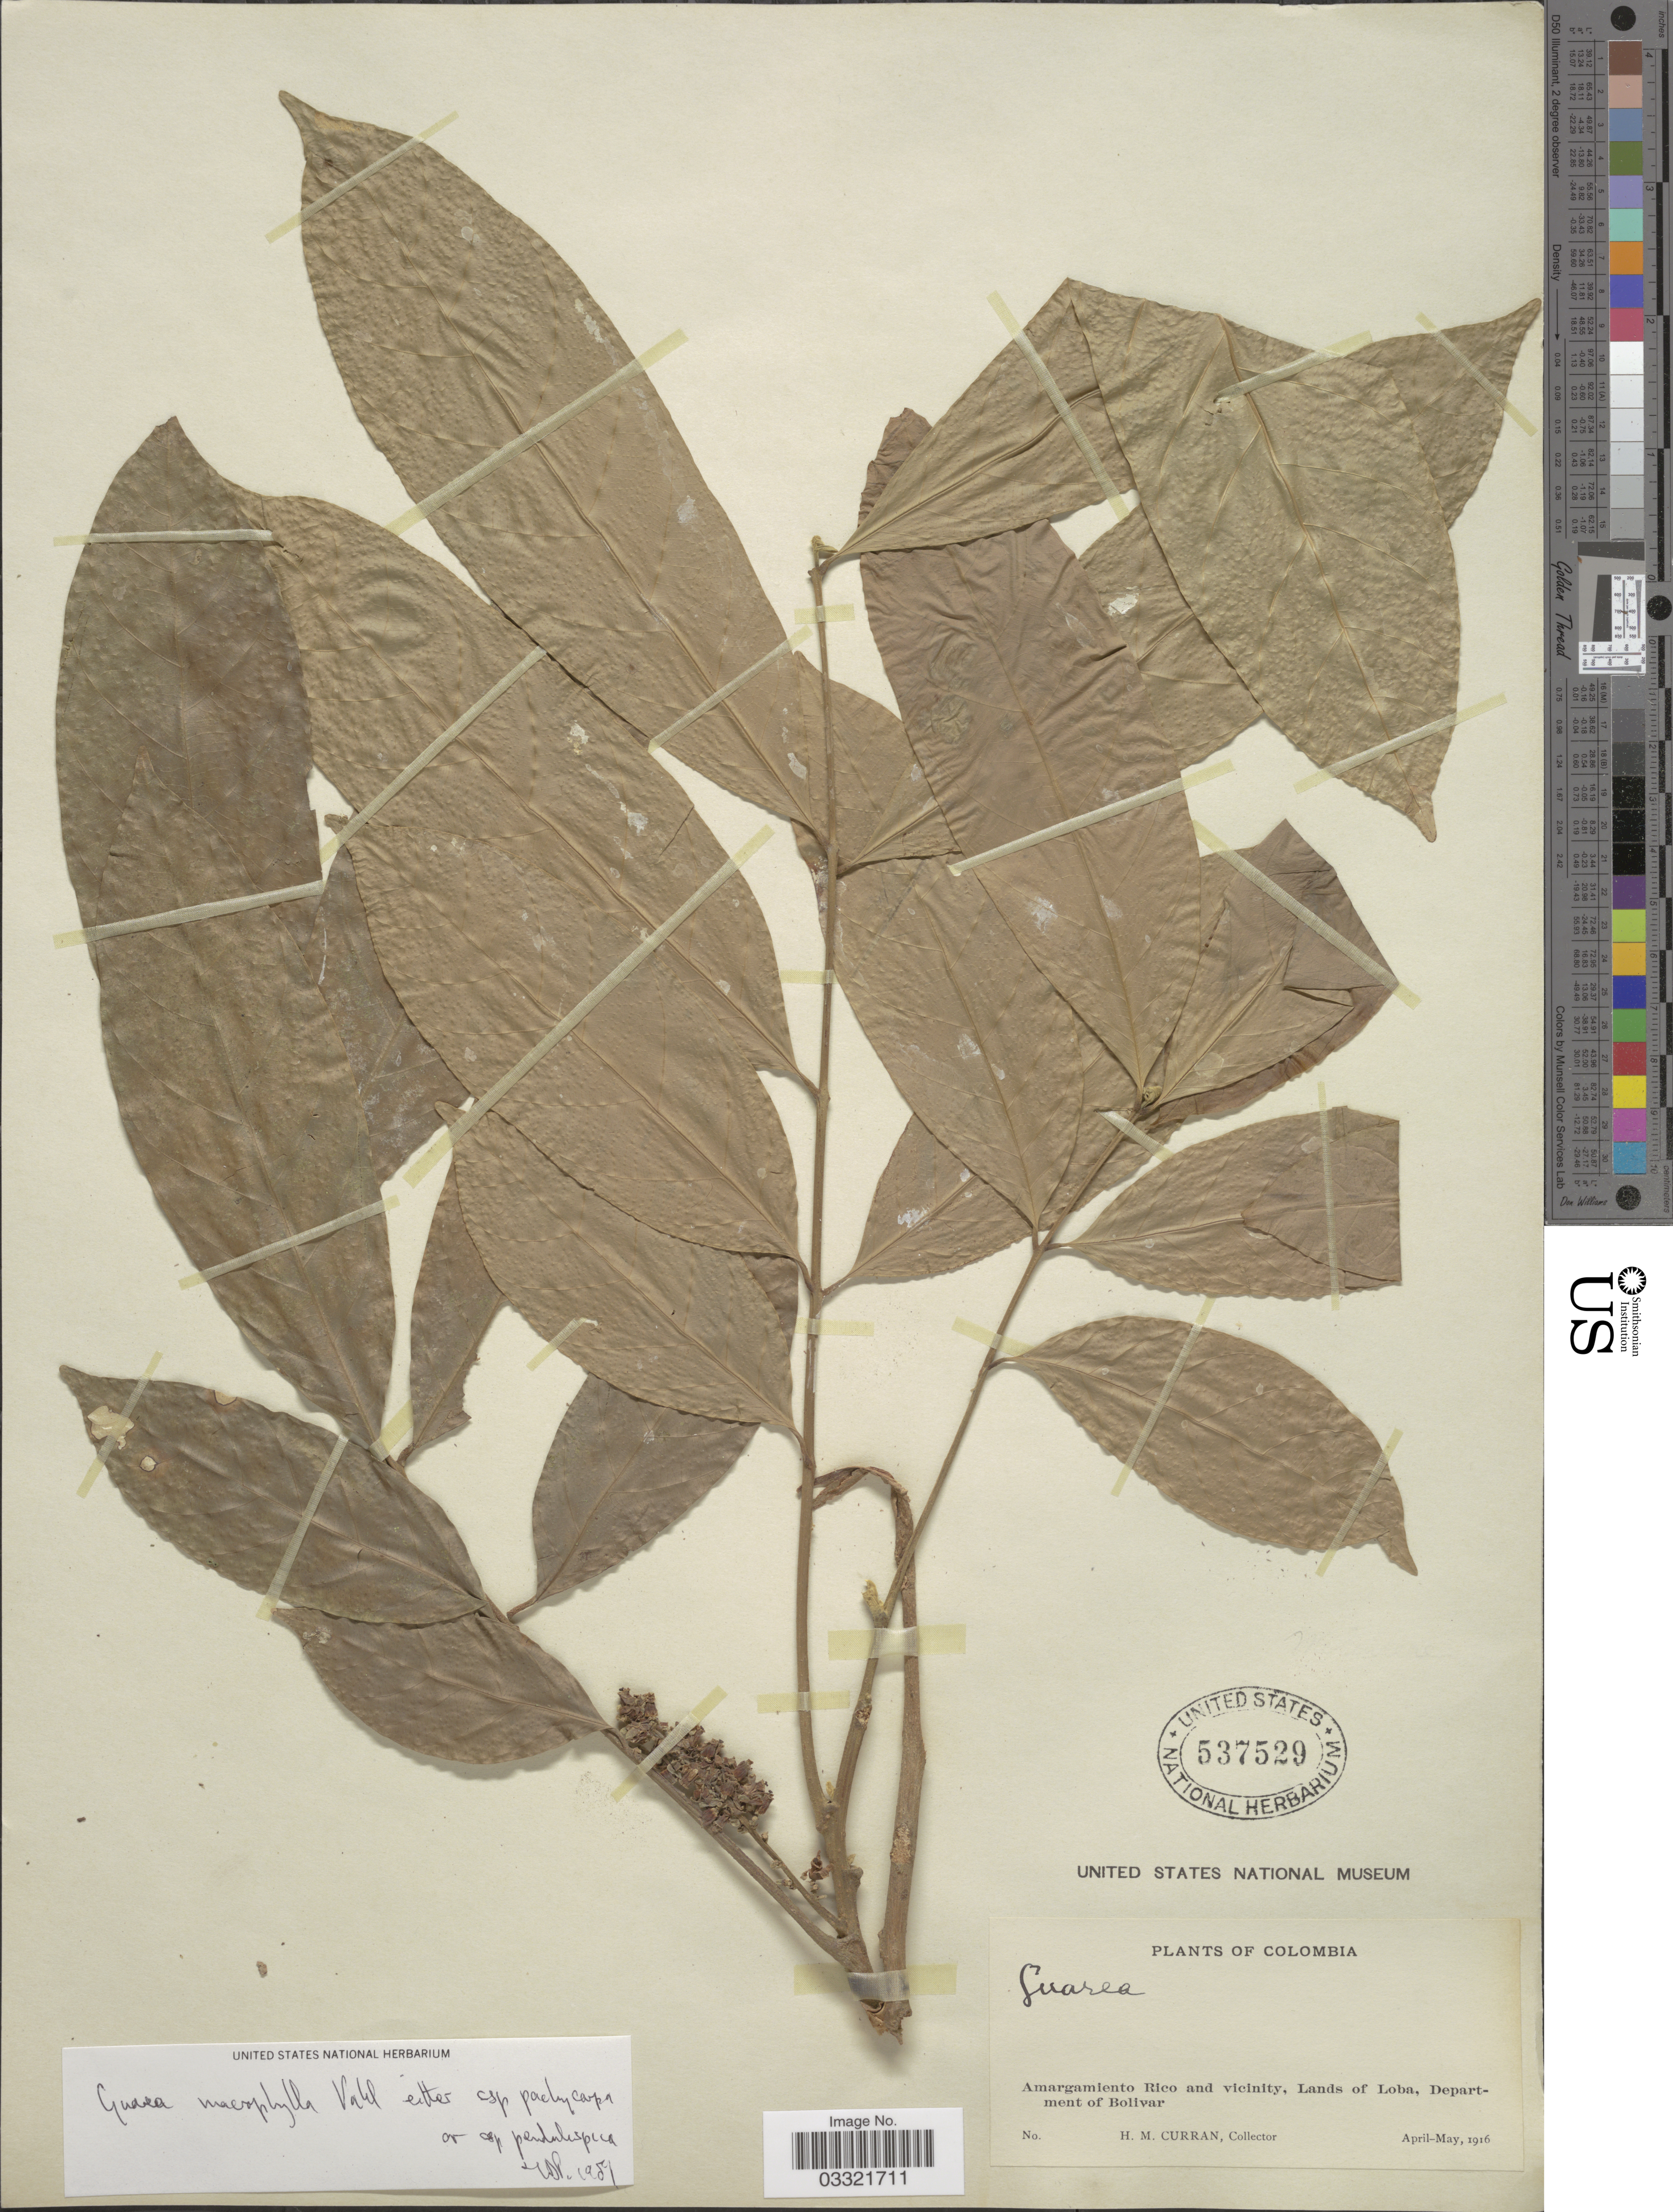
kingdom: Plantae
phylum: Tracheophyta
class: Magnoliopsida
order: Sapindales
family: Meliaceae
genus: Guarea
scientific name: Guarea macrophylla subsp. pachycarpa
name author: (C. DC.) T.D. Penn.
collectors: H. M. Curran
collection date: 1916-04/1916-05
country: Colombia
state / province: Bolívar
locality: Amargamiento Rico and vicinity, Lands of Loba, Department of Bolivar.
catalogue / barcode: US 537529